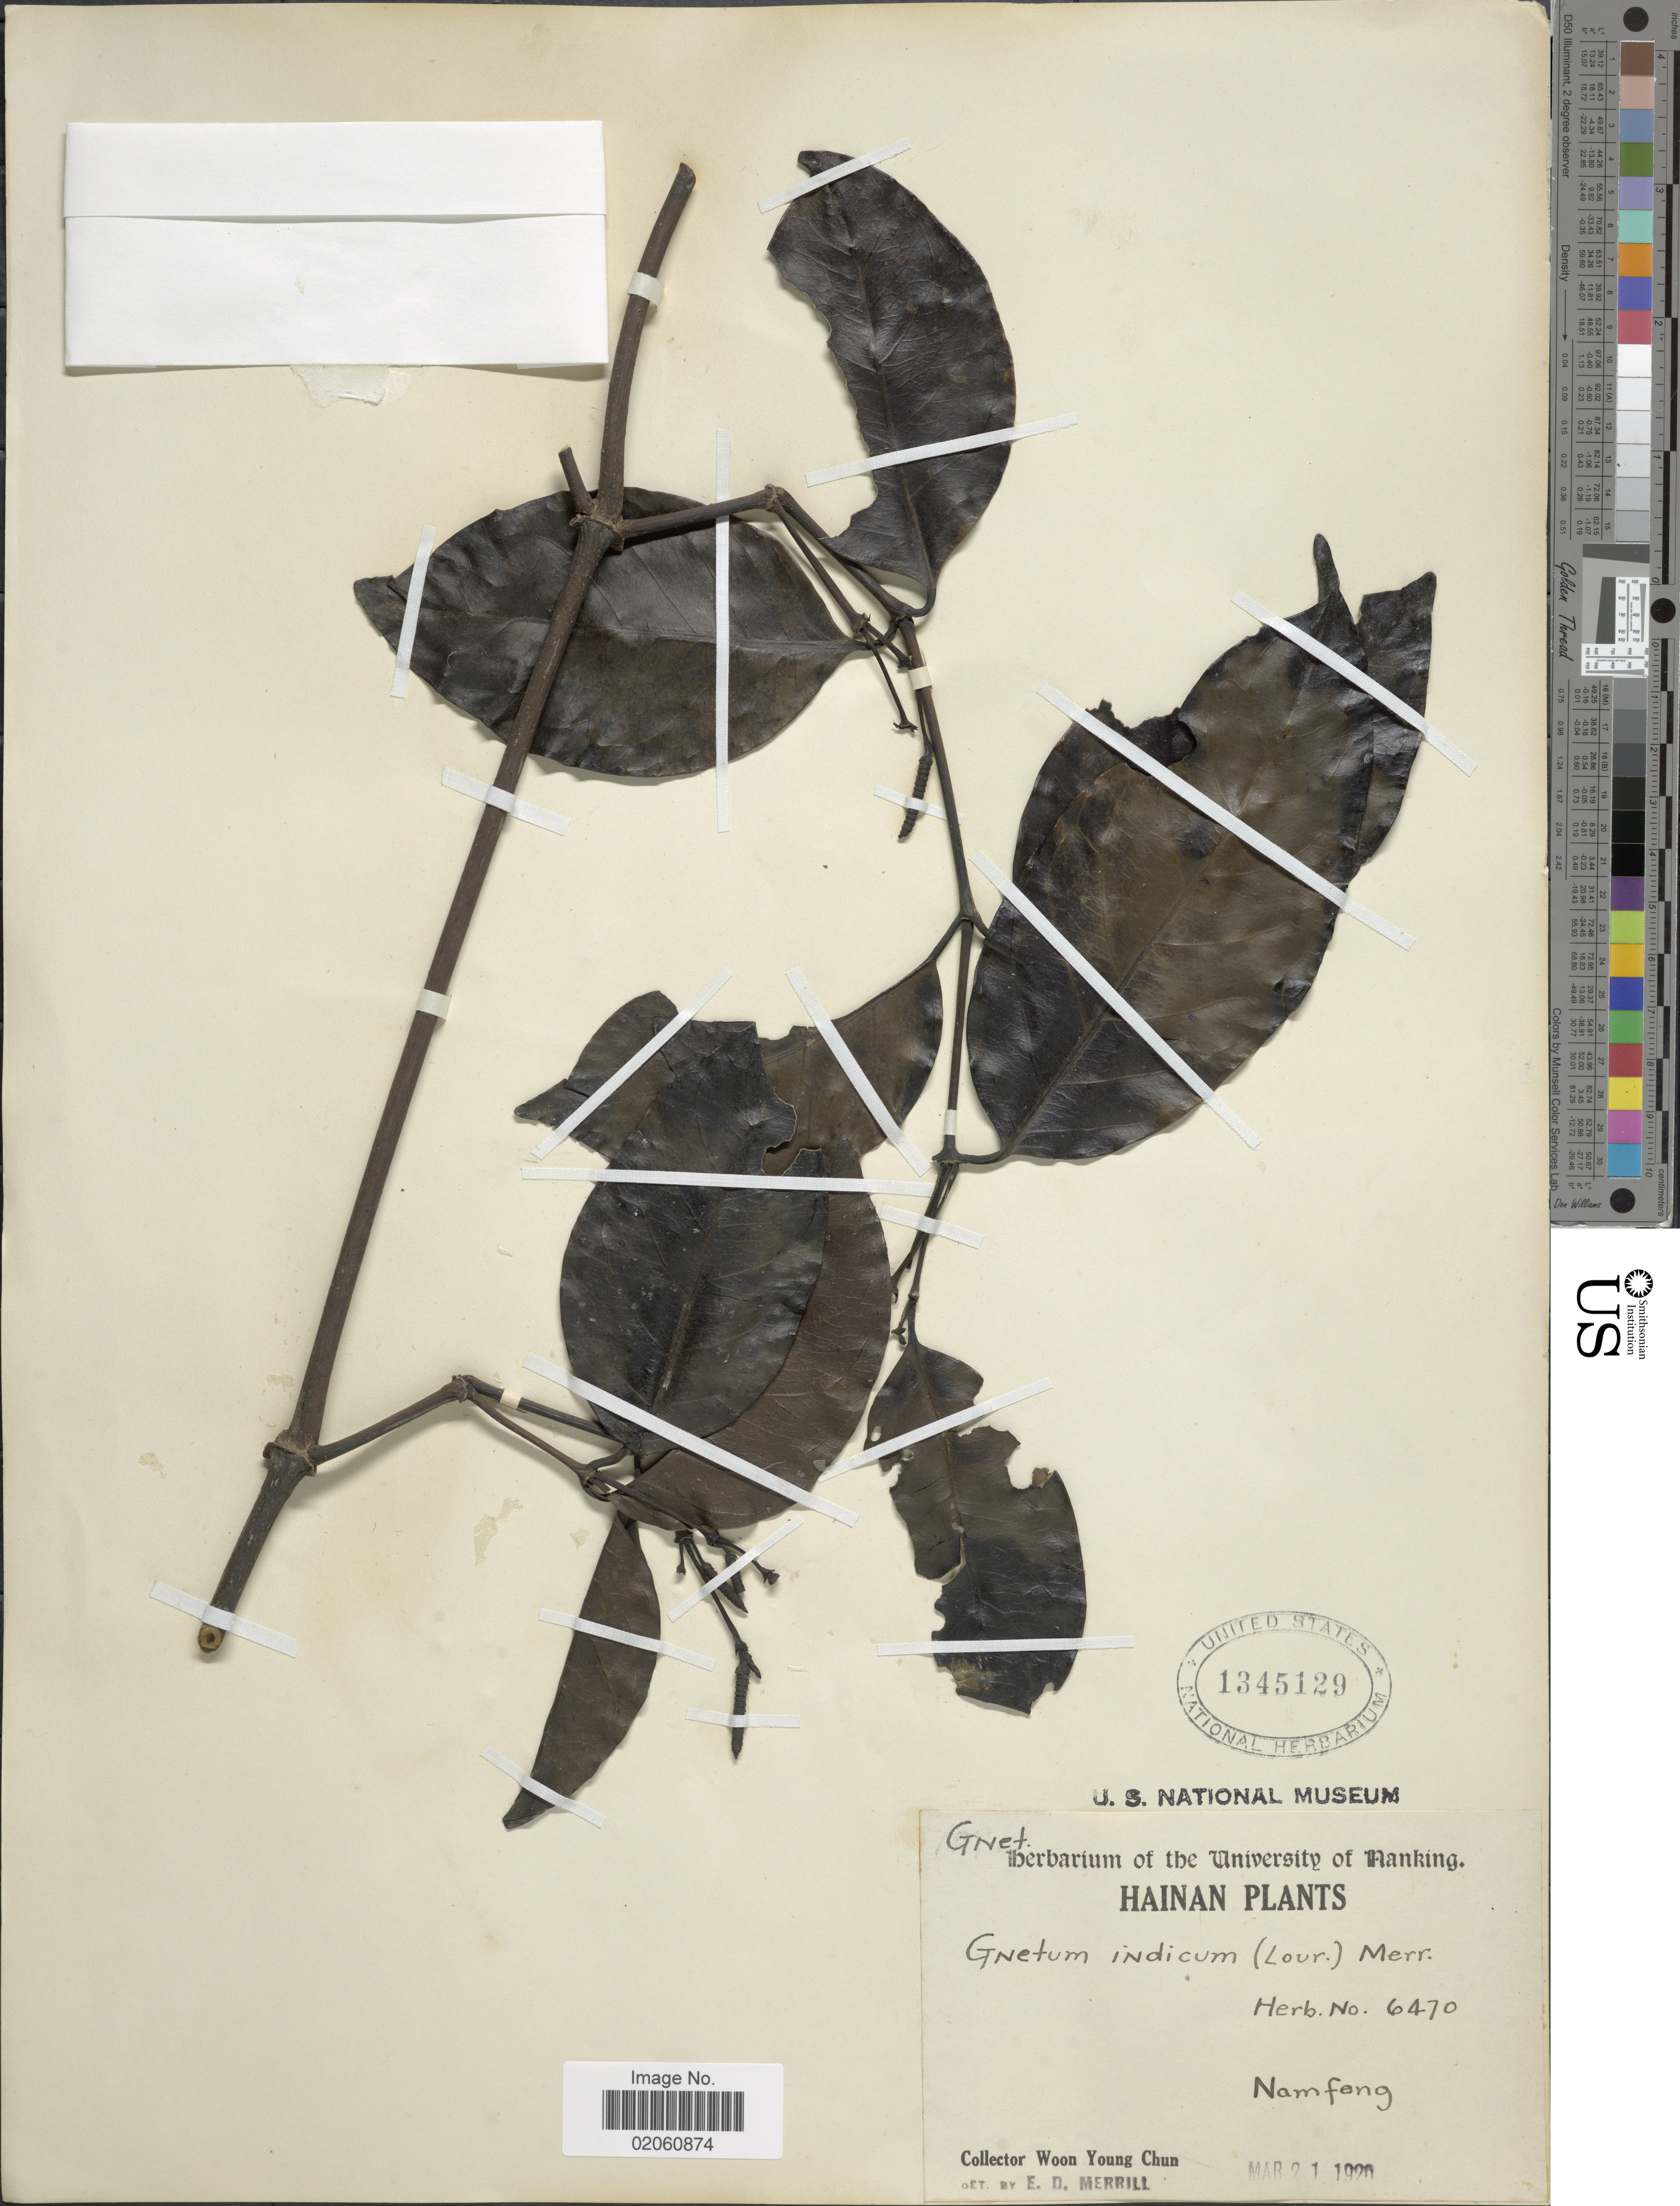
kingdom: Plantae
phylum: Tracheophyta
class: Gnetopsida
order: Gnetales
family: Gnetaceae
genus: Gnetum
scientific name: Gnetum indicum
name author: (Lour.) Merr.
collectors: W. Y. Chun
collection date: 1920-03-21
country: China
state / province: Hainan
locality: Namfong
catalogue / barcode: US 1345129